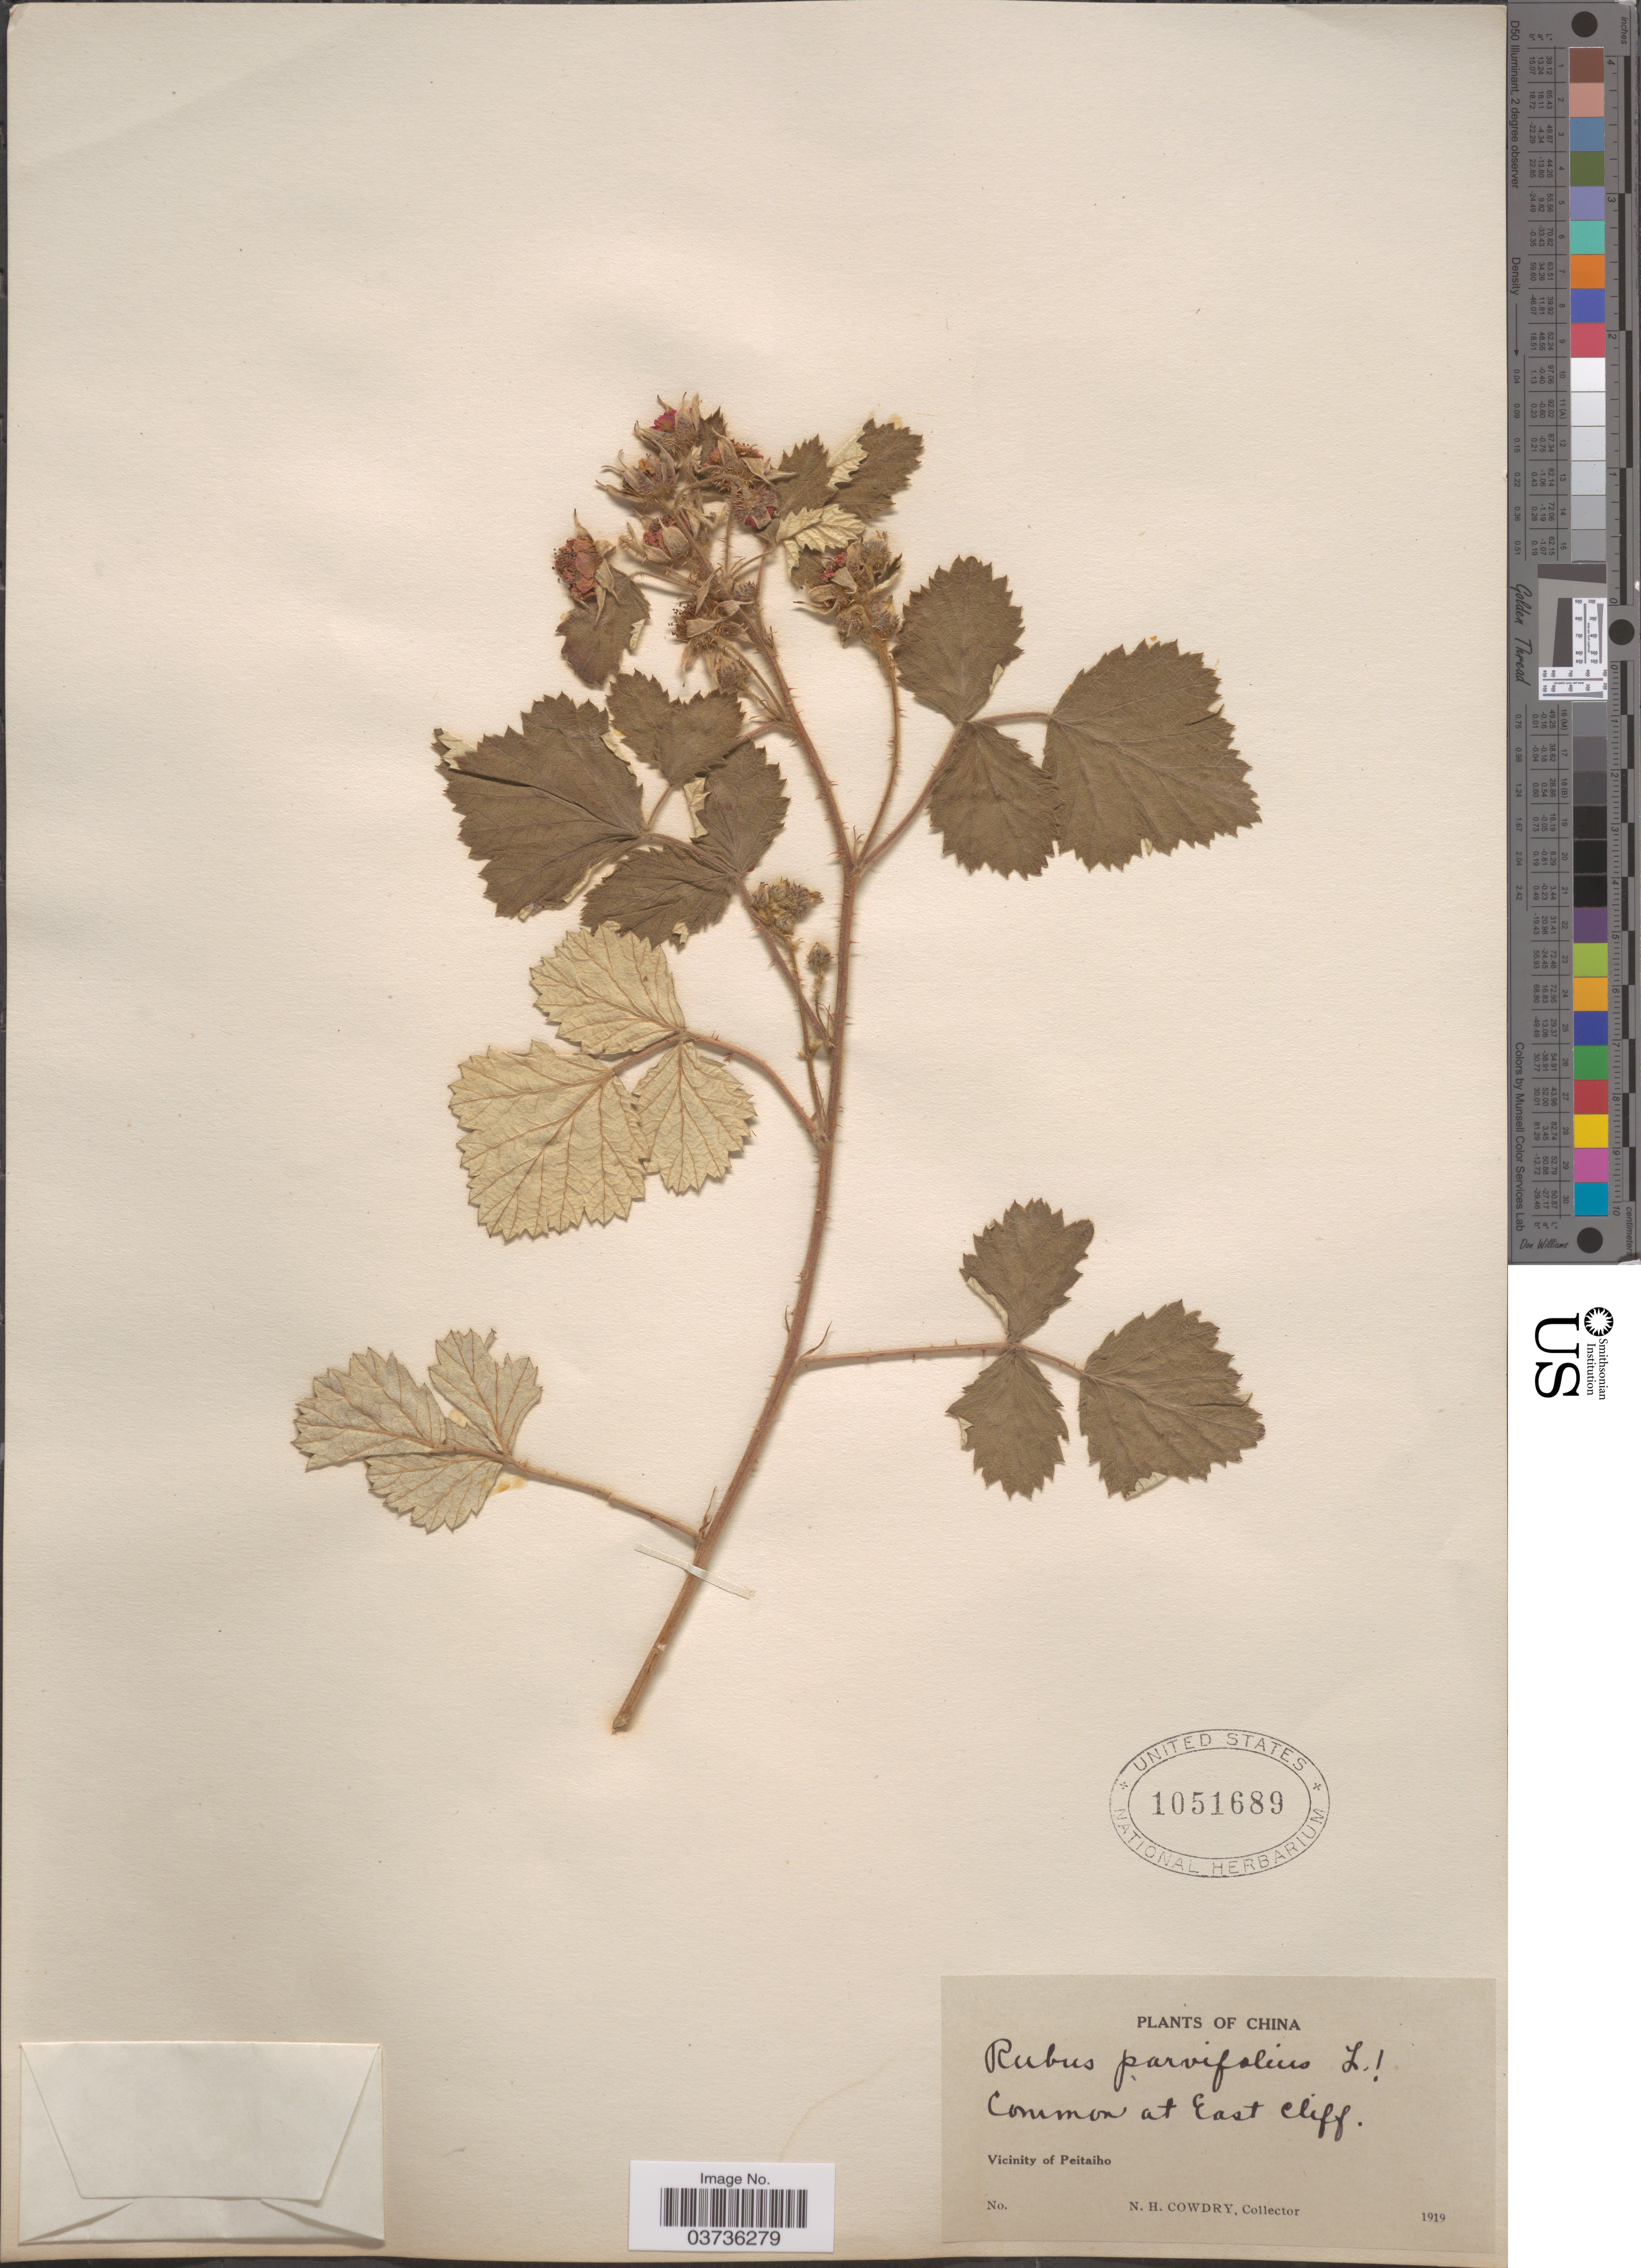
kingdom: Plantae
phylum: Tracheophyta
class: Magnoliopsida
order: Rosales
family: Rosaceae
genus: Rubus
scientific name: Rubus parvifolius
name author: L.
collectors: N. H. Cowdry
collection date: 1919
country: China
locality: At East Cliff. Vicinity of Peitaiho.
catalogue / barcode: US 1051689